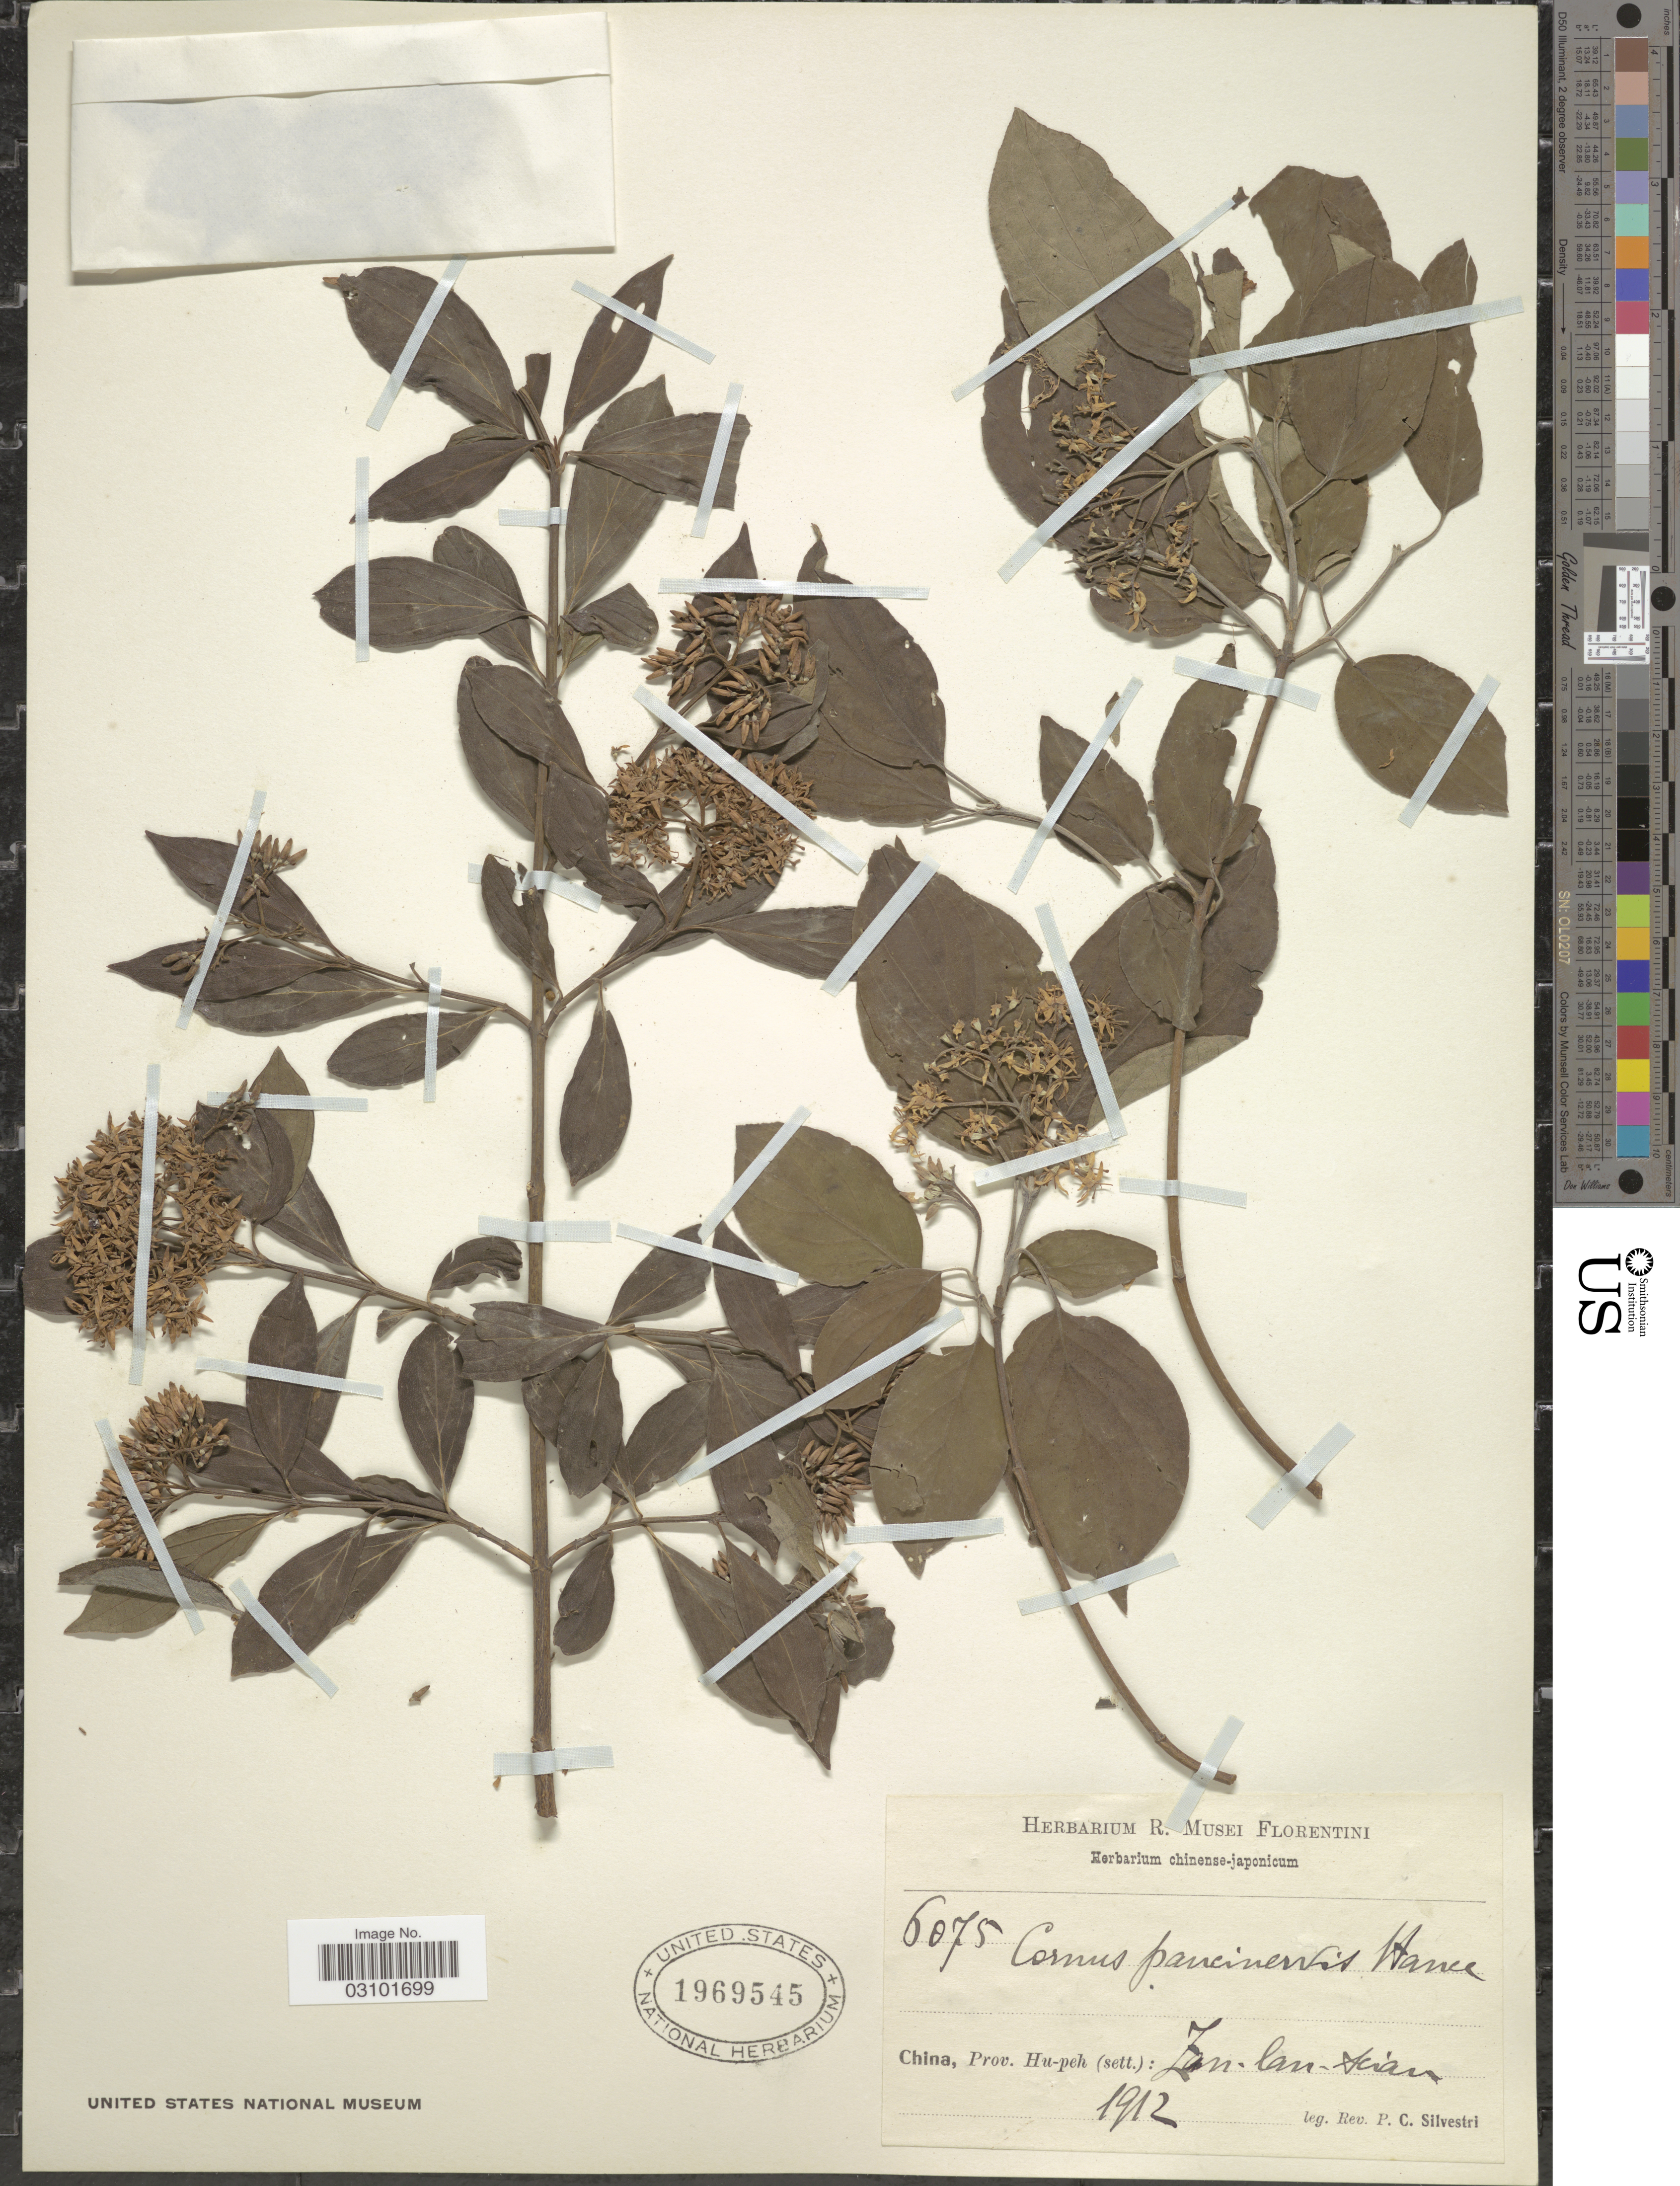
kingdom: Plantae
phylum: Tracheophyta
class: Magnoliopsida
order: Cornales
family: Cornaceae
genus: Cornus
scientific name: Cornus paucinervis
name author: Hance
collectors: P. Silvestri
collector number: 6075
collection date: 1912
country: China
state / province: Hubei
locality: Prov. Hu-peh (sett.): Zan-lan-scian.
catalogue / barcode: US 1969545